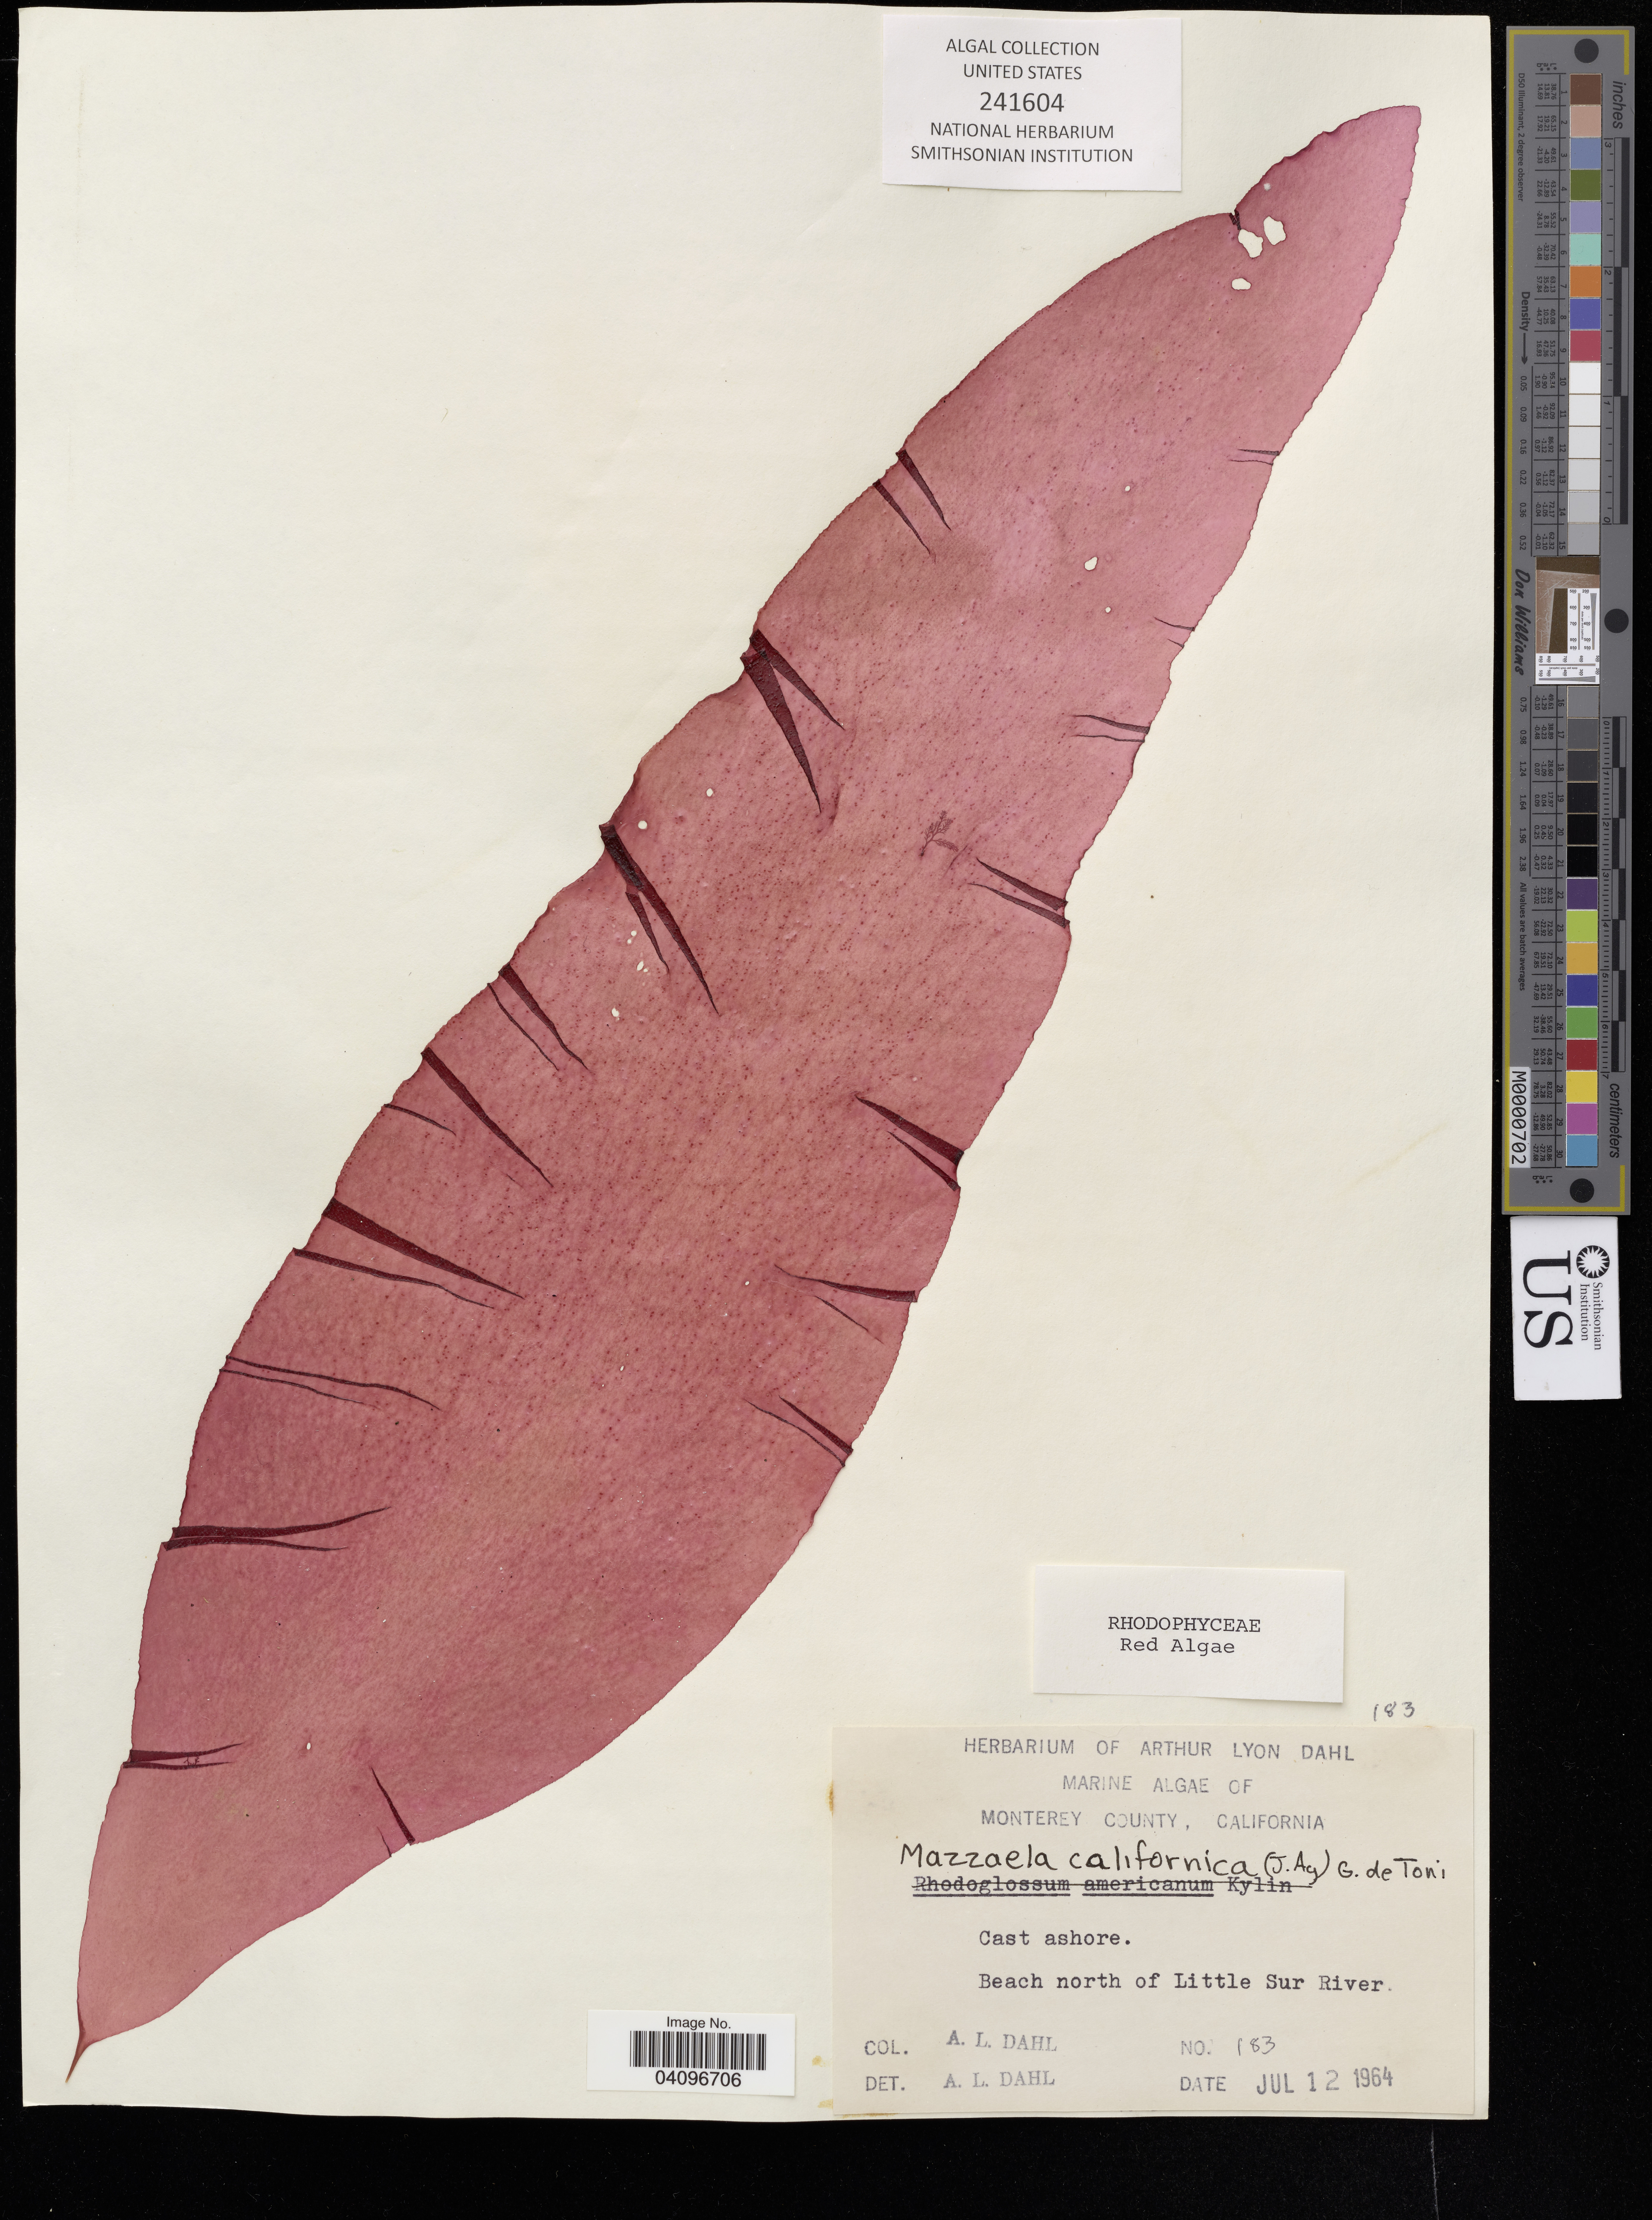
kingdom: Plantae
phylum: Rhodophyta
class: Florideophyceae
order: Gigartinales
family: Gigartinaceae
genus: Mazzaella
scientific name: Mazzaella californica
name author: (J. Agardh) G. De Toni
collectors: A. Dahl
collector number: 183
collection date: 1964-07-12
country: United States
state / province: California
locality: Monterey County. Cast ashore. Beach north of Little Sur River.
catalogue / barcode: US 241604